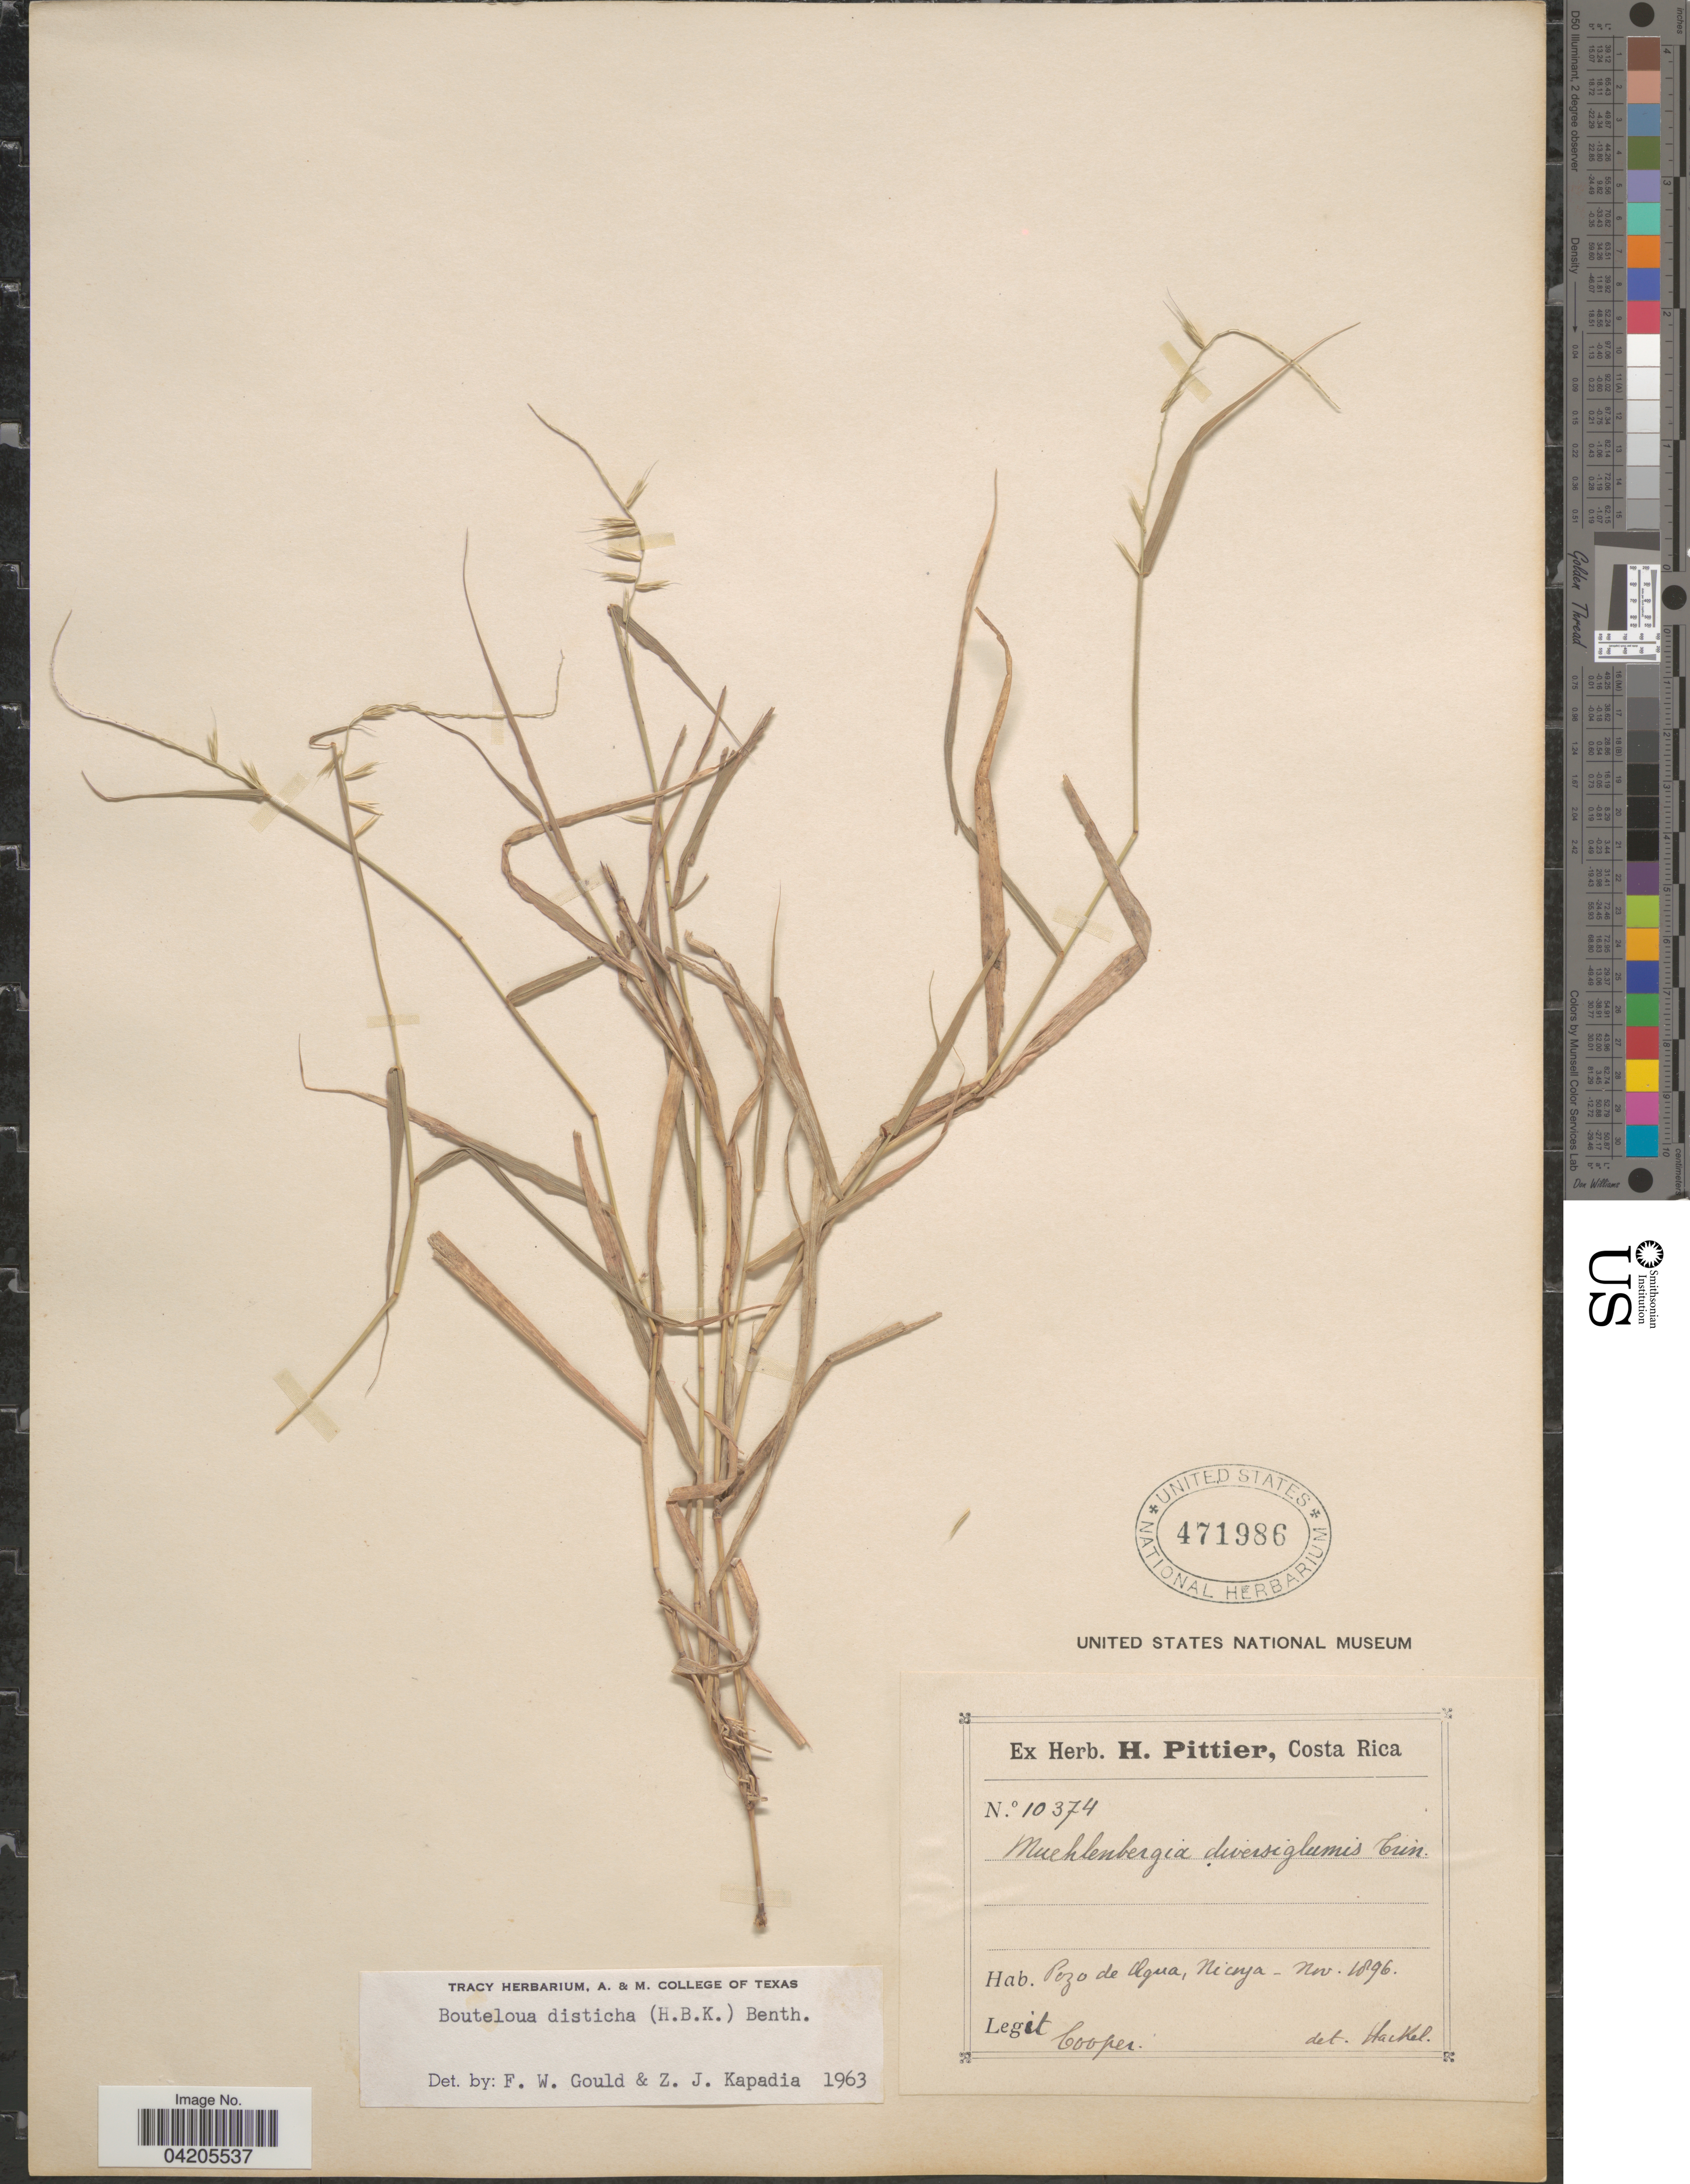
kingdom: Plantae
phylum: Tracheophyta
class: Liliopsida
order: Poales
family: Poaceae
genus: Bouteloua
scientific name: Bouteloua disticha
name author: (Kunth) Benth.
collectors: -. Cooper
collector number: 10374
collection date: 1896-11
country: Costa Rica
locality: Pozo de Agua, Nicoya.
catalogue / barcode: US 471986